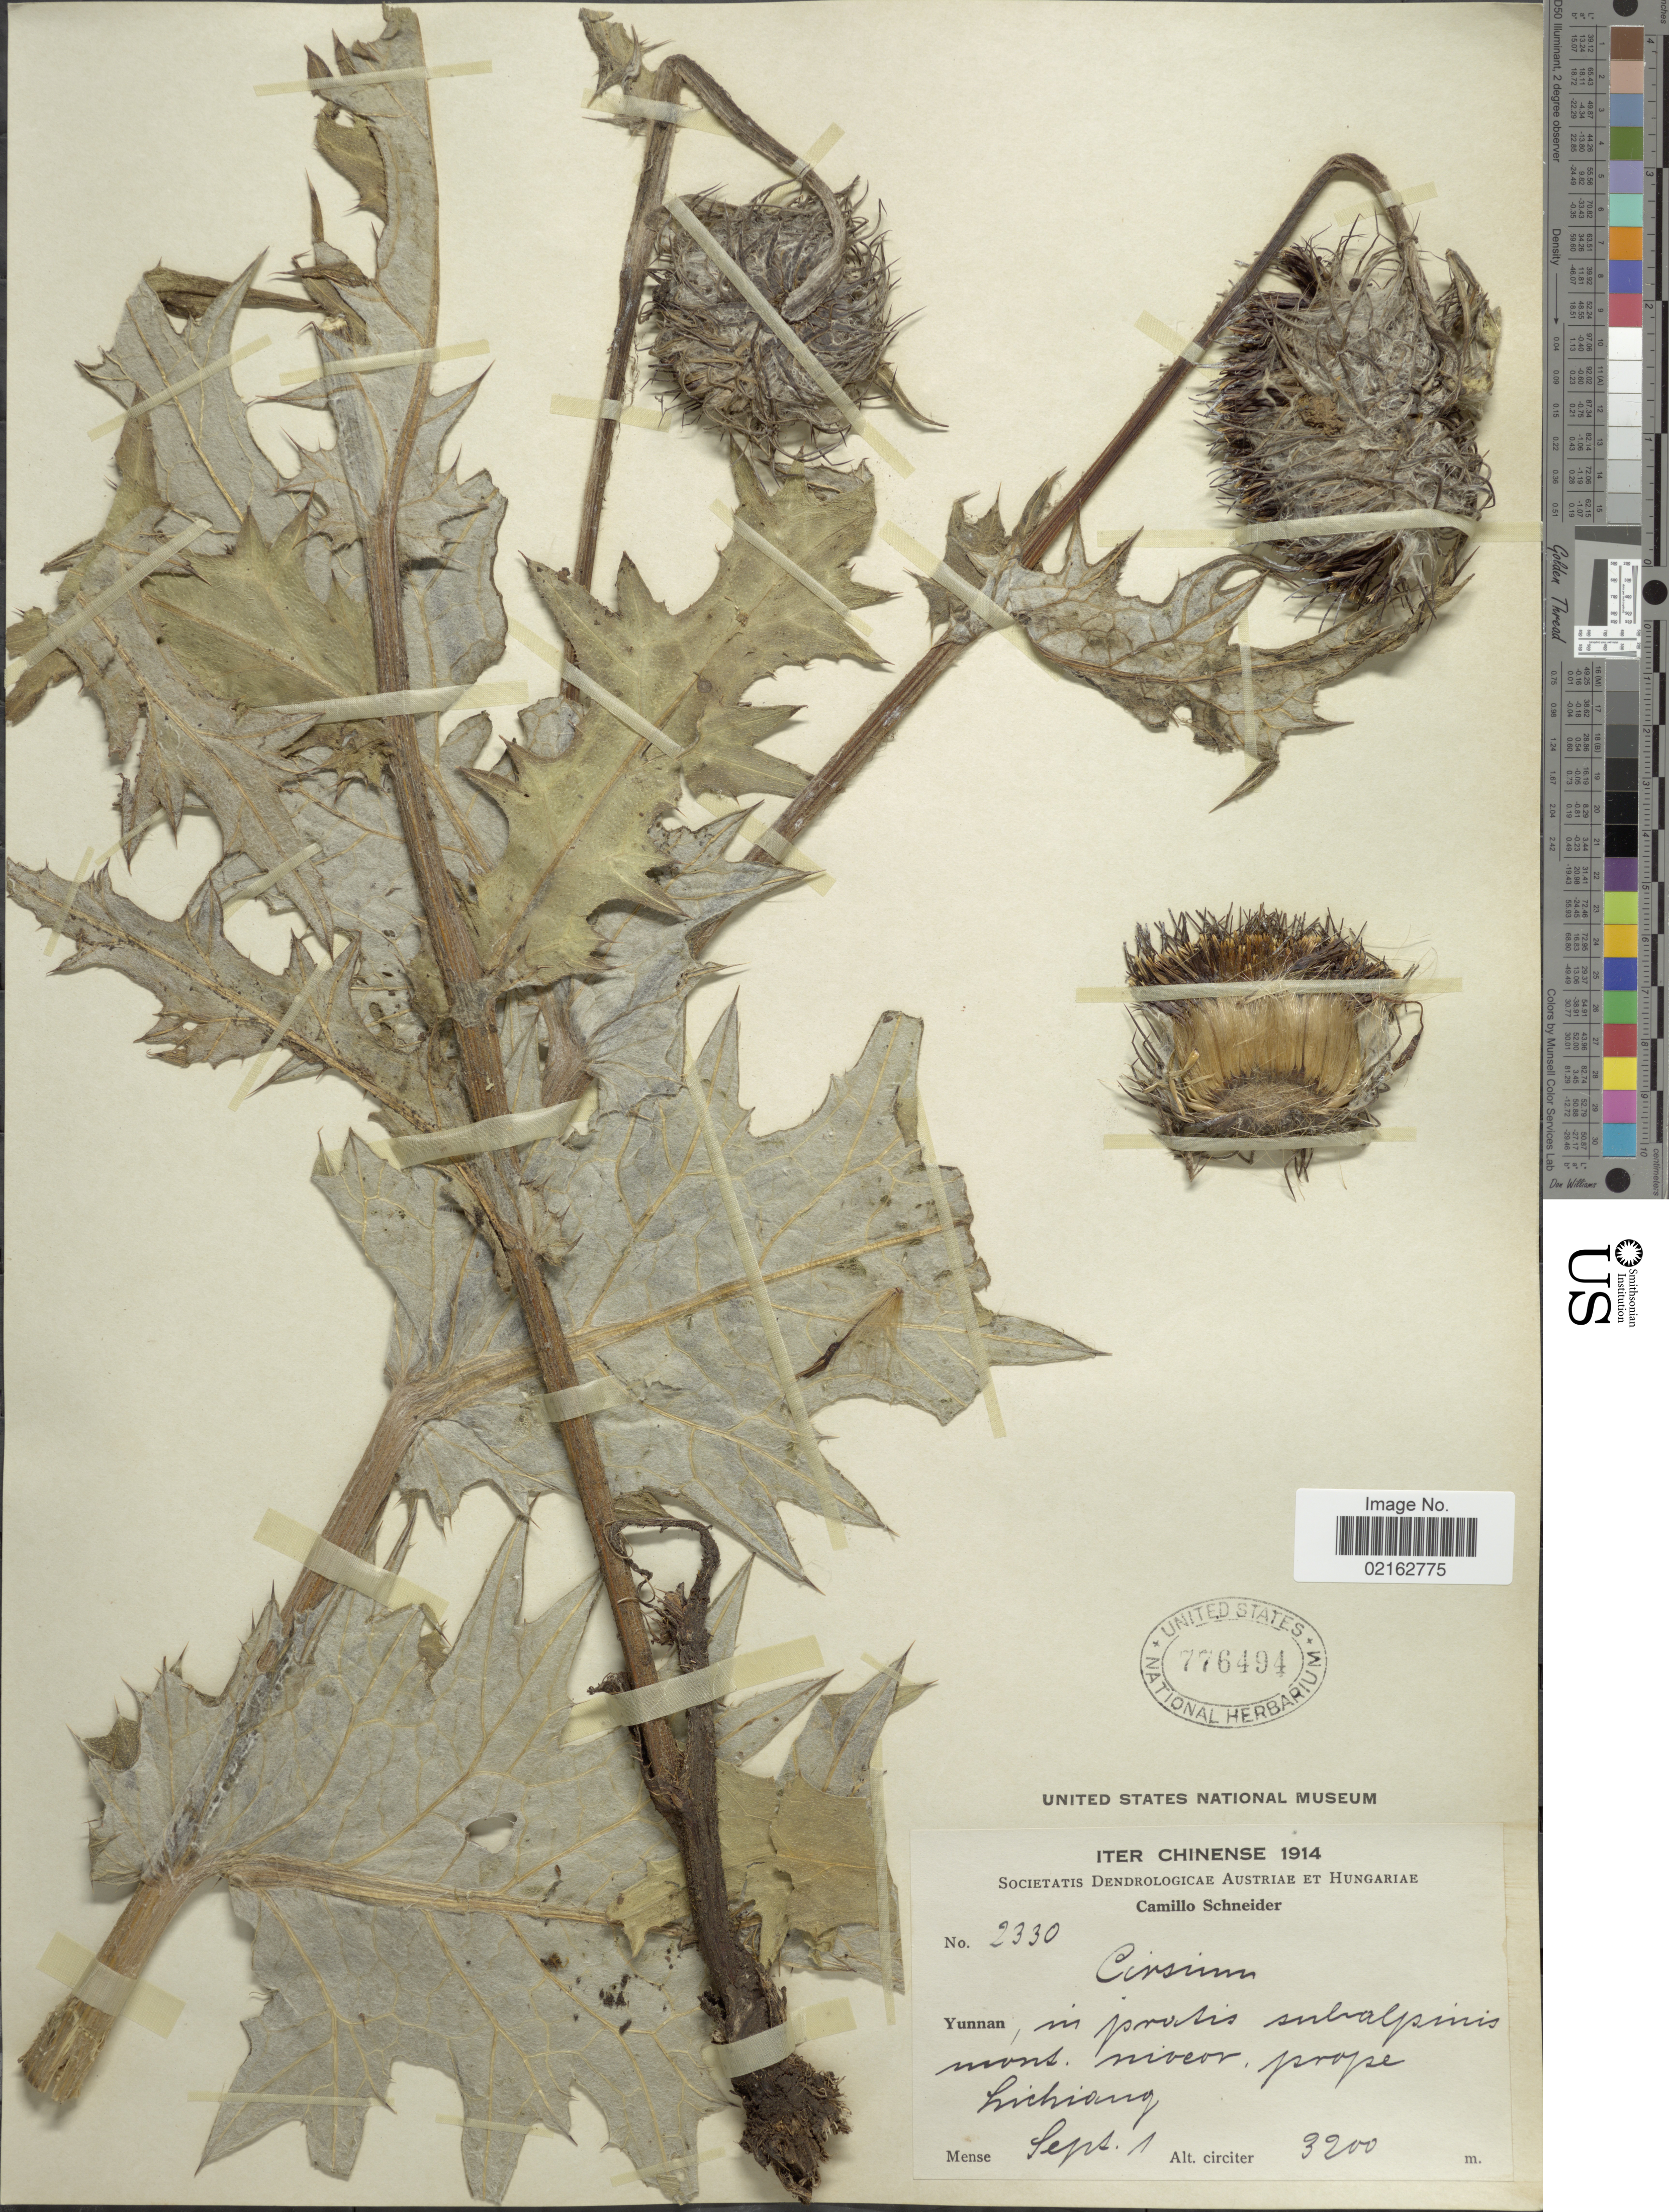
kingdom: Plantae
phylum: Tracheophyta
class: Magnoliopsida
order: Asterales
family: Asteraceae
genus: Cirsium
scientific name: Cirsium lidjiangense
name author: Petr. & Hand.-Mazz.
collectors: C. K. Schneider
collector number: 2330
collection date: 1914-09-01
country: China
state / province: Yunnan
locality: Yunnan, in protis subalpinis mont. niveor. prope Lichiang. [interpreted]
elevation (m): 3200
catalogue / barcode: US 776494